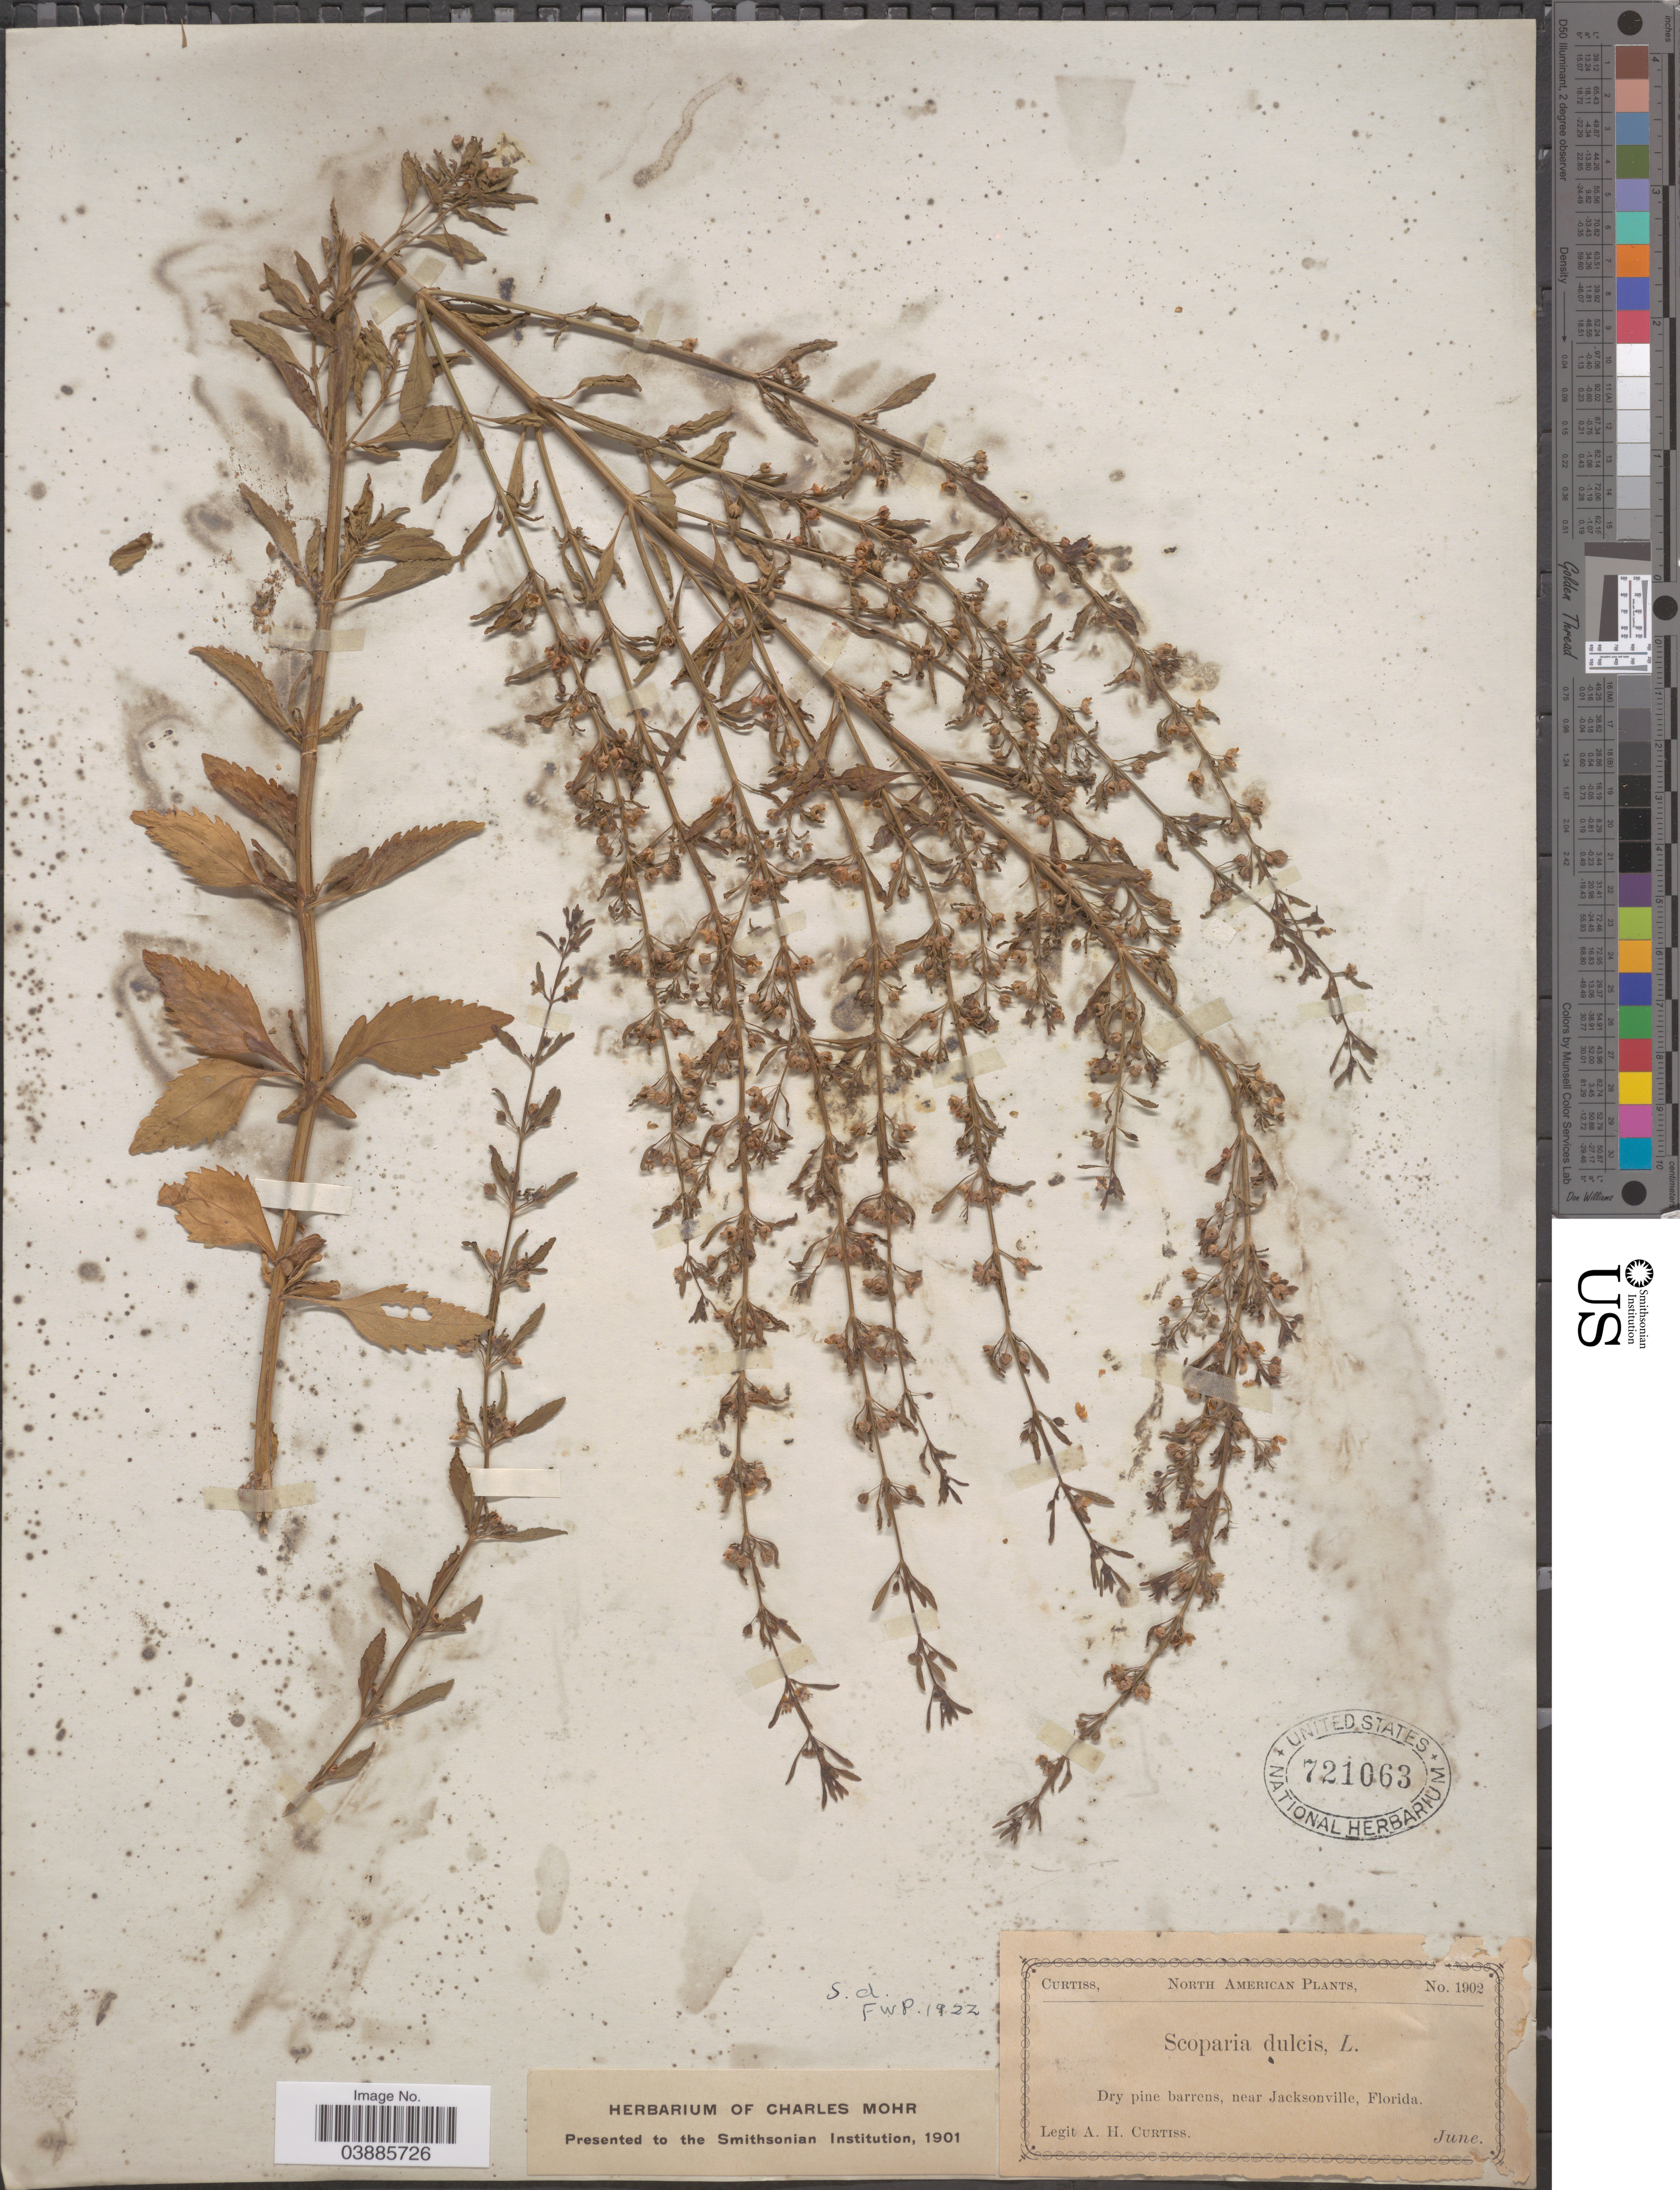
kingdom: Plantae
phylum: Tracheophyta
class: Magnoliopsida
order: Lamiales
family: Plantaginaceae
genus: Scoparia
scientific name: Scoparia dulcis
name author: L.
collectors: A. H. Curtiss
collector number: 1902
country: United States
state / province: Florida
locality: Dry pine barrens, near Jacksonville.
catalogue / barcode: US 721063